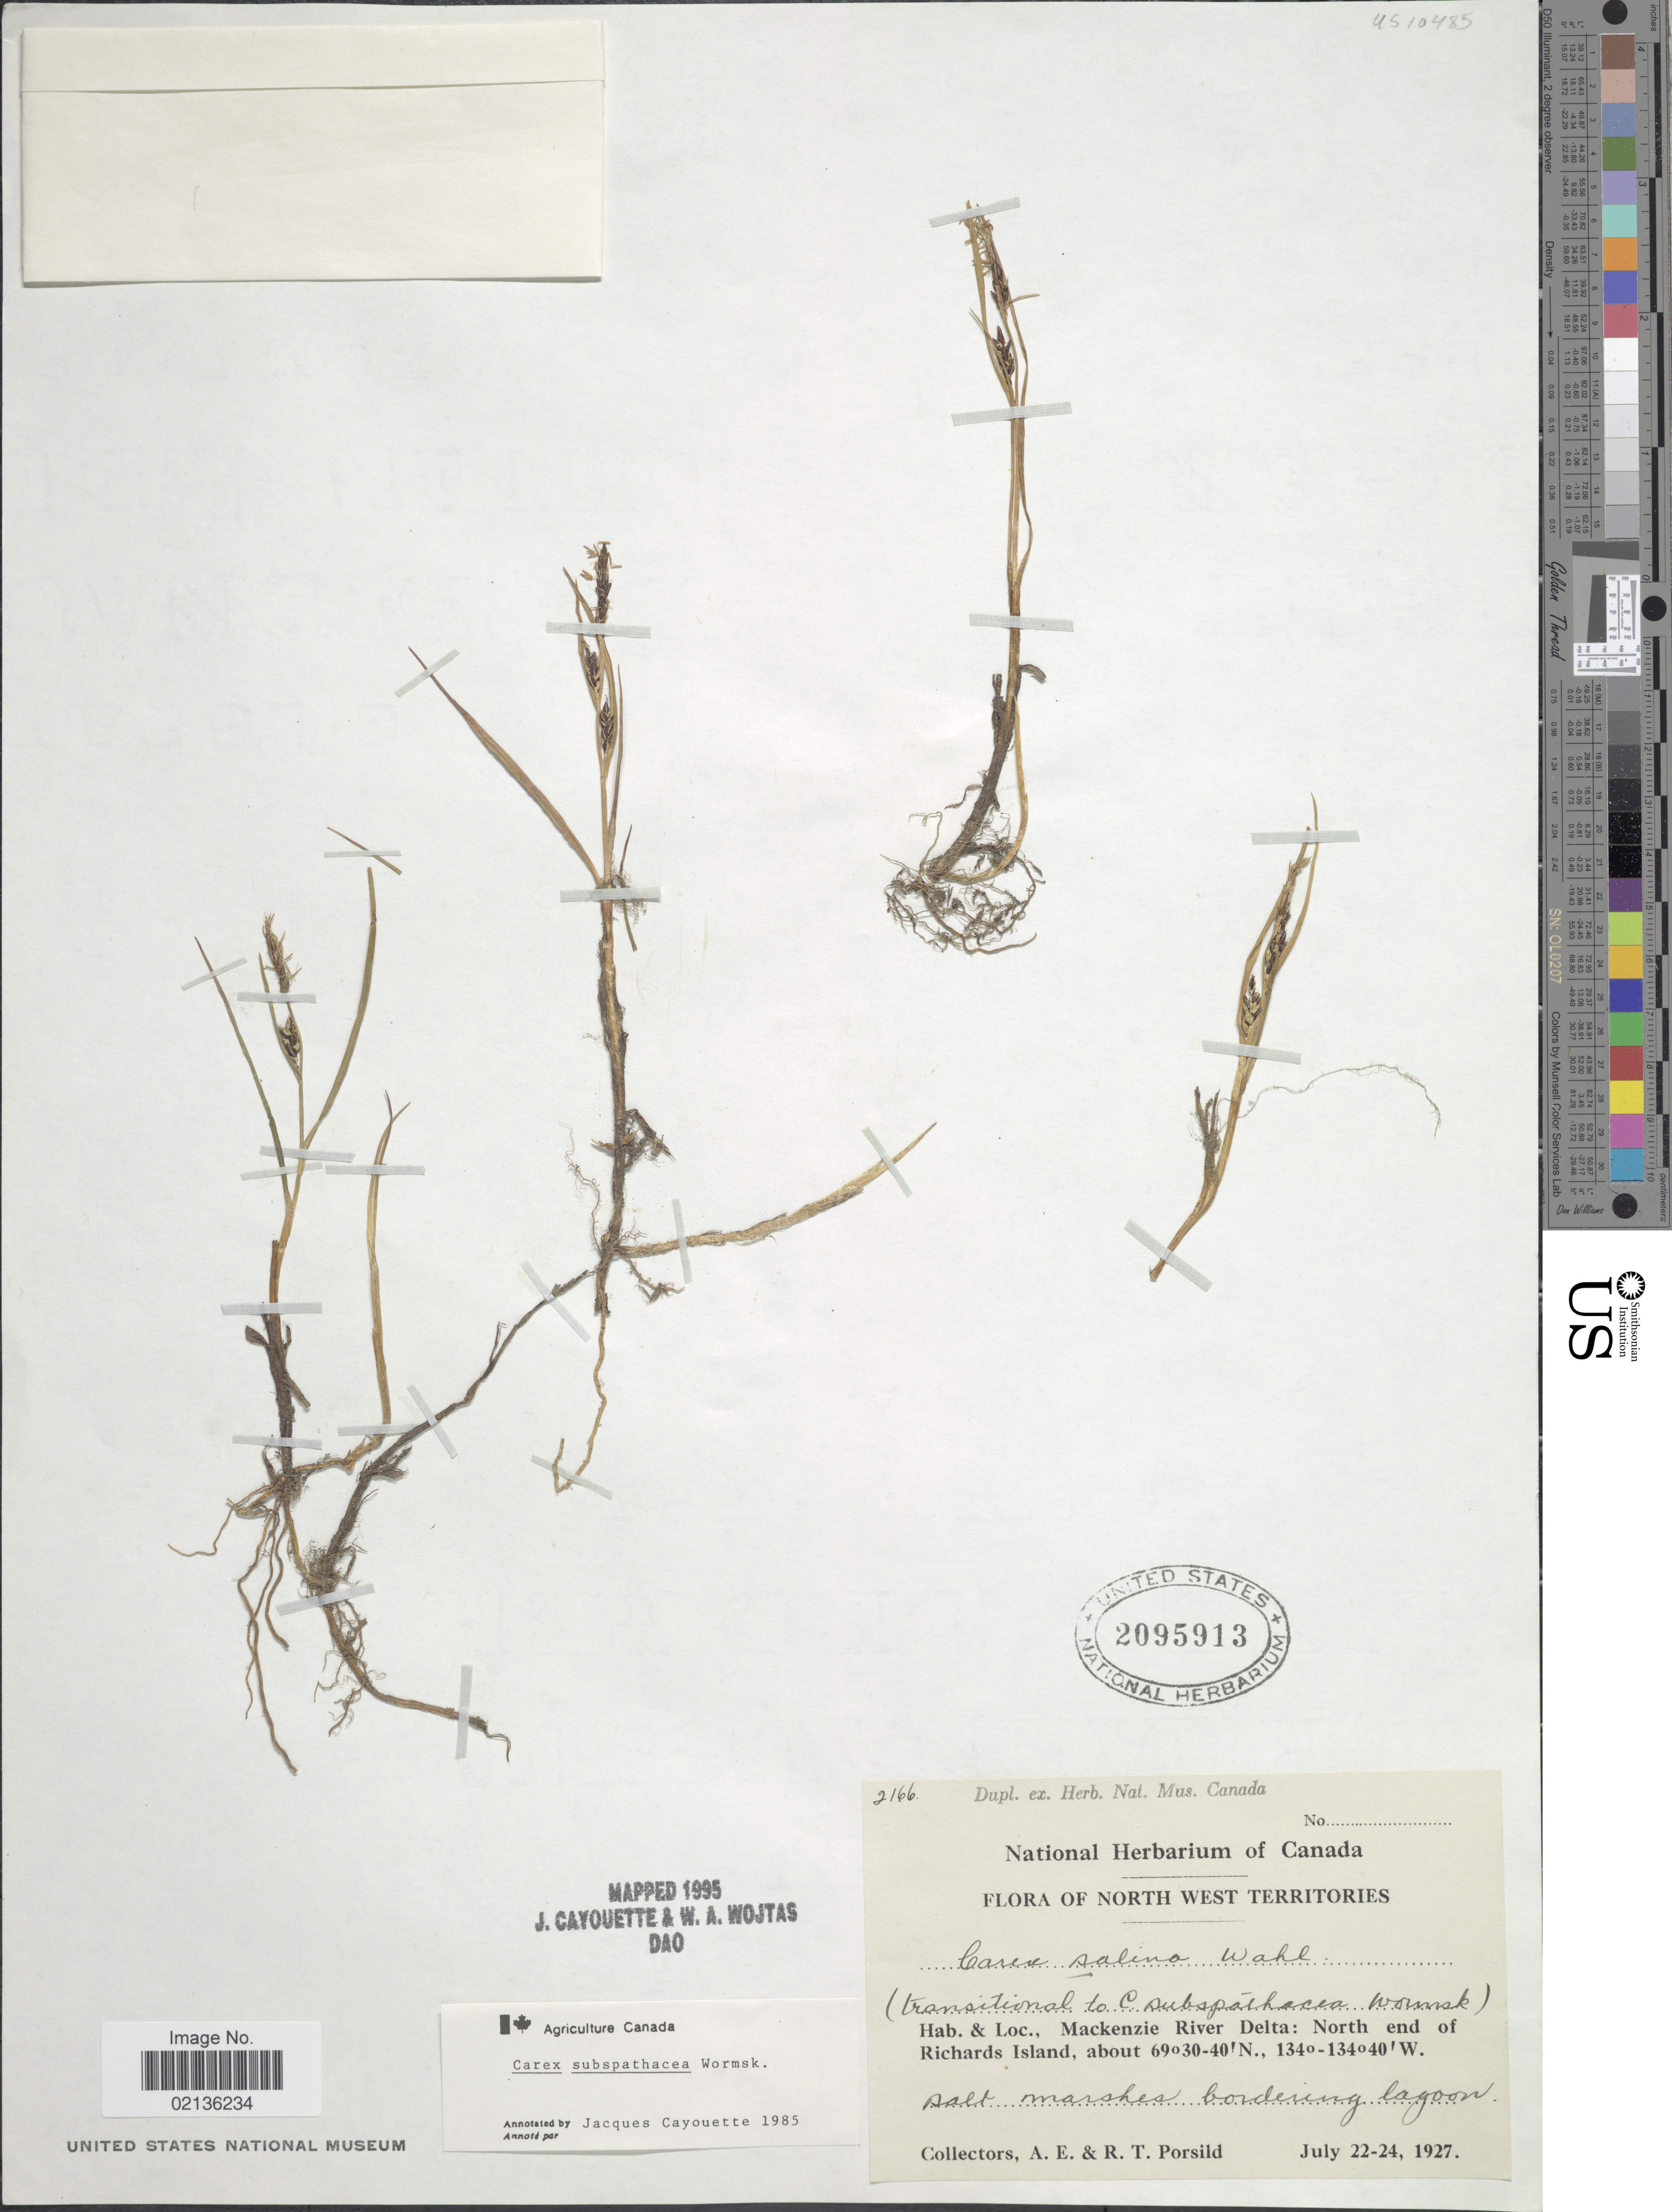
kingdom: Plantae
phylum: Tracheophyta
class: Liliopsida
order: Poales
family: Cyperaceae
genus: Carex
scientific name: Carex subspathacea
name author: Wormsk. ex Hornem.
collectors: A. E. Porsild & R. T. Porsild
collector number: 2166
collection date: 1927-07-22/1927-07-24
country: Canada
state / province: Northwest Territories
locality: Mackenzie River Delta: North end of Richards Island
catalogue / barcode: US 2095913